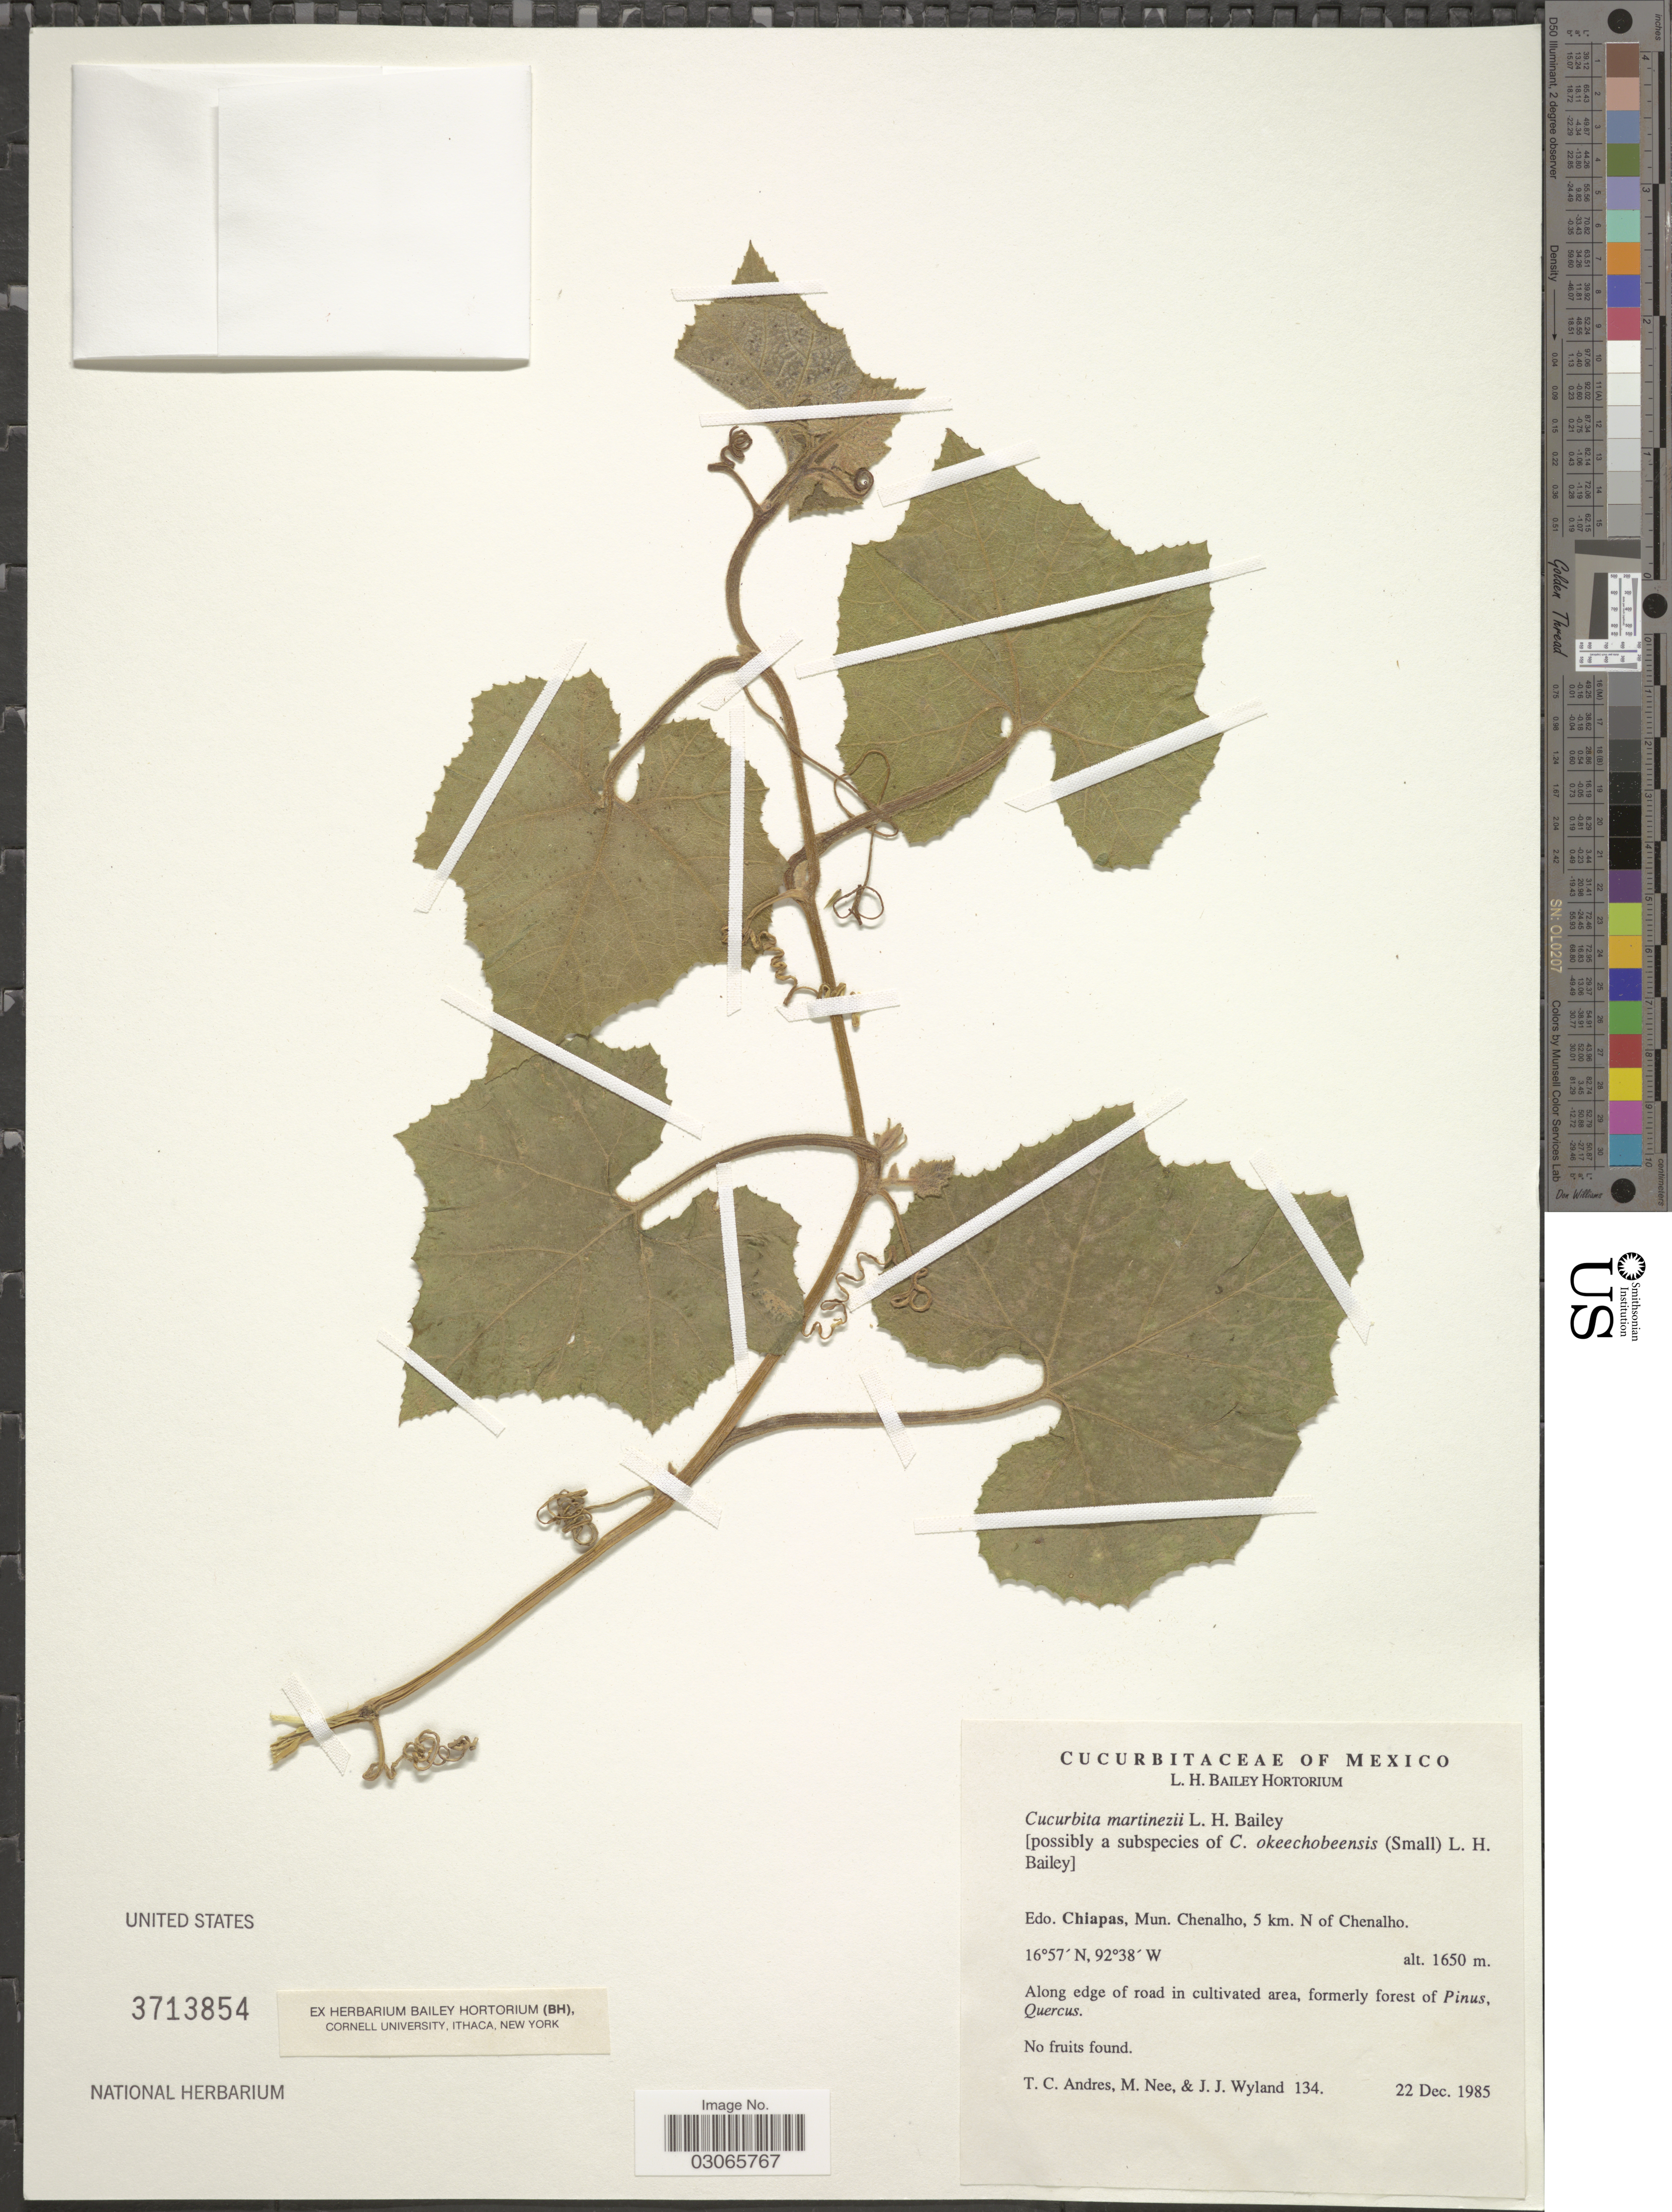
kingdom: Plantae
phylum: Tracheophyta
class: Magnoliopsida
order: Cucurbitales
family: Cucurbitaceae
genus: Cucurbita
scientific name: Cucurbita martinezii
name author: L.H. Bailey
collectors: T. C. Andres, M. Nee & J. J. Wyland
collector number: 134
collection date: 1985-12-22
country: Mexico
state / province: Chiapas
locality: Mun. Chenalho, 5 km. N of Chenalho.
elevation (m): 1650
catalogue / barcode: US 3713854